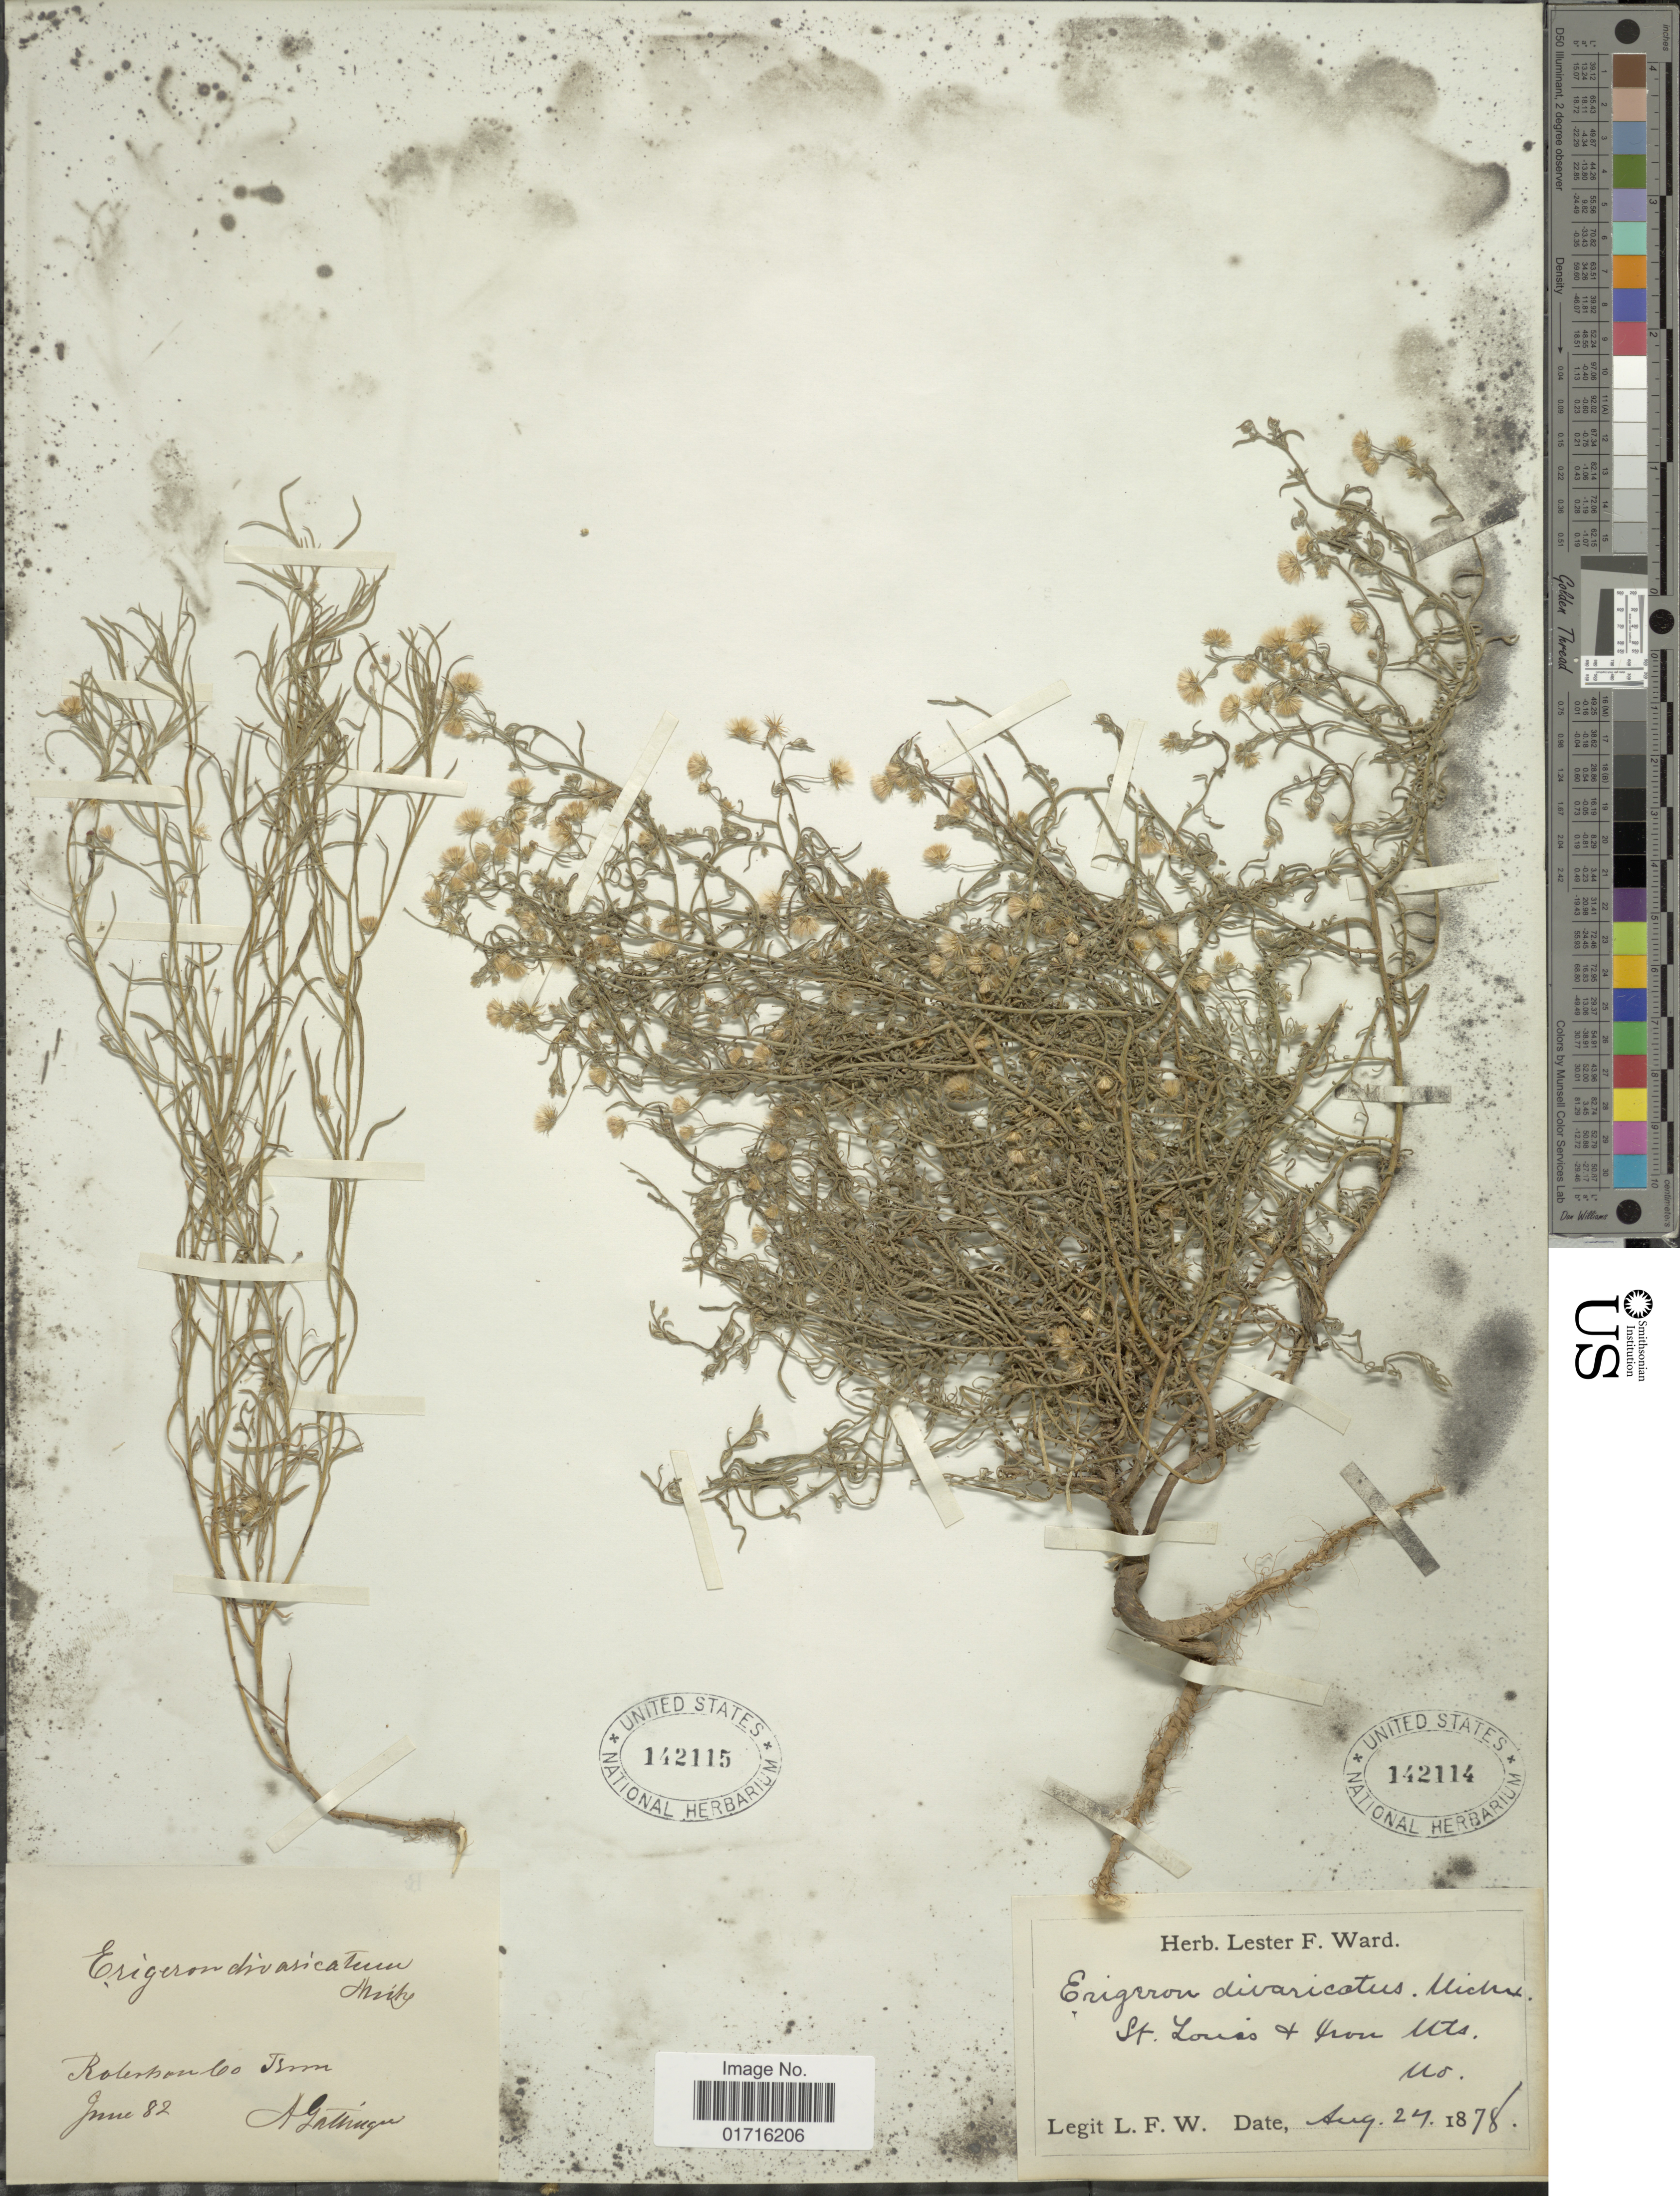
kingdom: Plantae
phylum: Tracheophyta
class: Magnoliopsida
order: Asterales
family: Asteraceae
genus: Conyza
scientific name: Conyza divaricata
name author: Spreng.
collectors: A. Gattinger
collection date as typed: Transcribed d/m/y: /6/82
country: United States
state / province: Tennessee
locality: Rolenson Co.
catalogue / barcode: US 142115